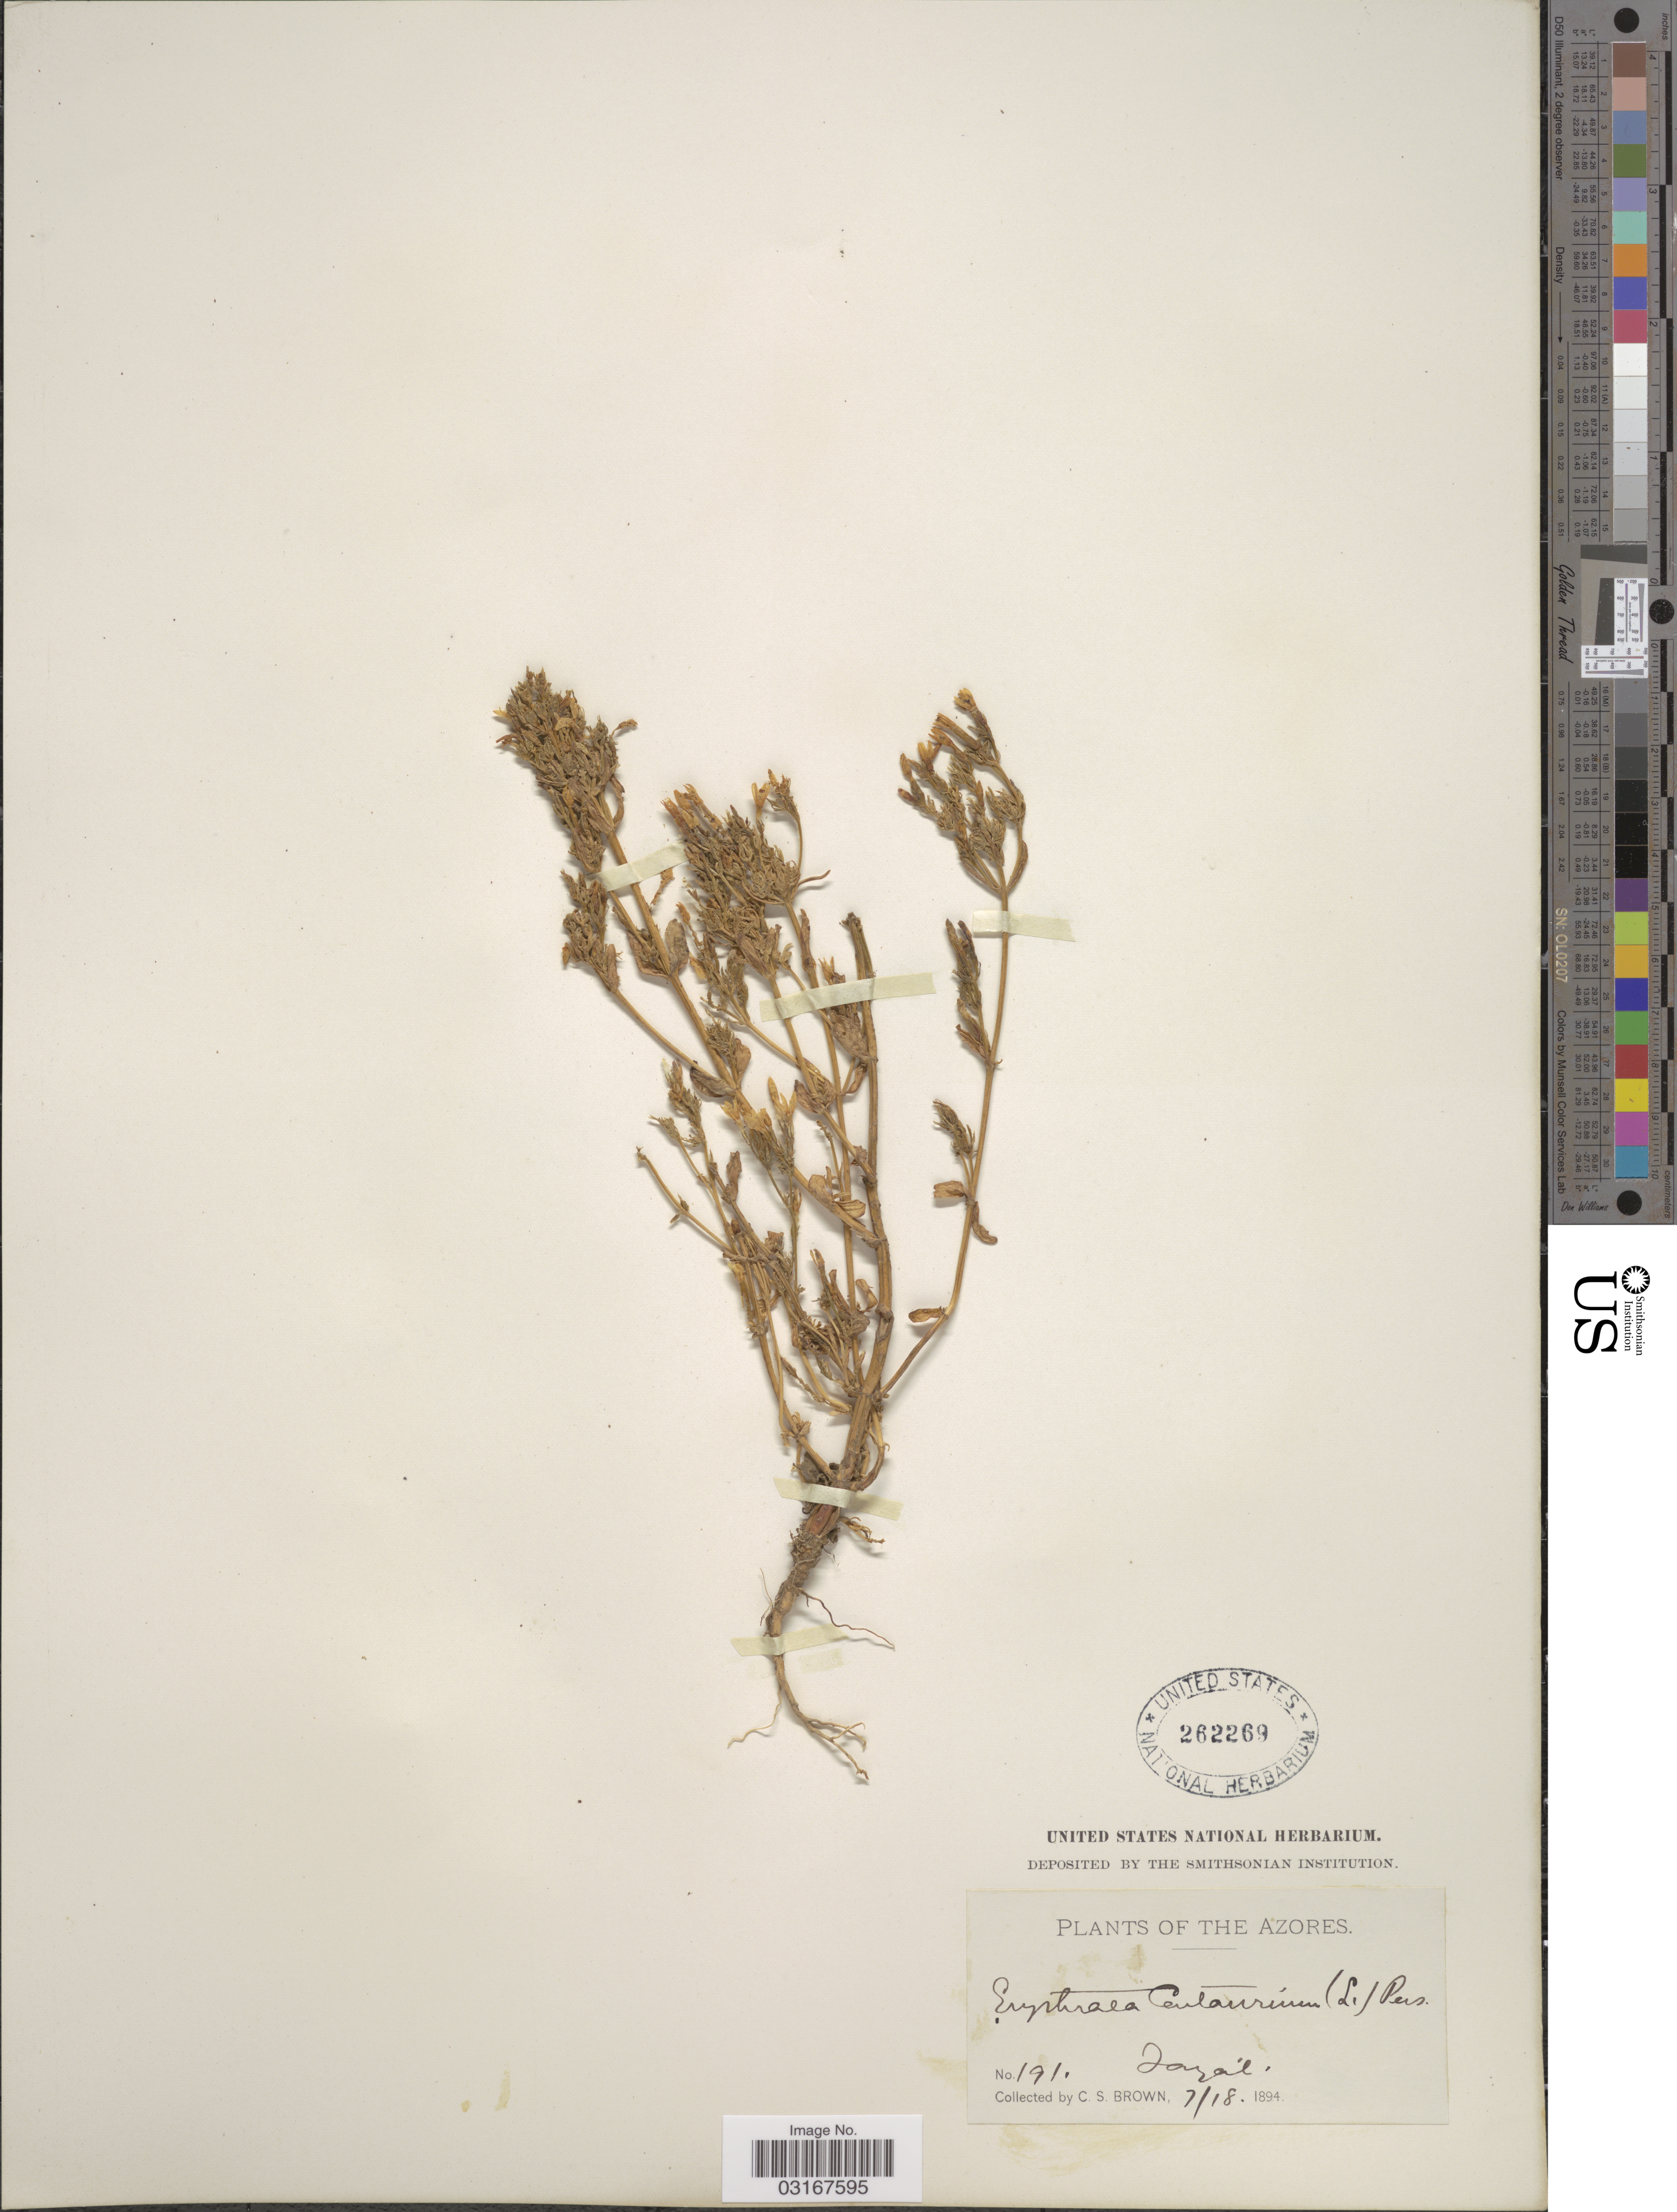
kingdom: Plantae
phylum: Tracheophyta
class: Magnoliopsida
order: Gentianales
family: Gentianaceae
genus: Erythraea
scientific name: Erythraea centaurium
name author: (L.) Borkh.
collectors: C. S. Brown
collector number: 191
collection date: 1894-07-18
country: Portugal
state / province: Azores (Aut. Reg.)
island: Faial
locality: The Azores. Fayal.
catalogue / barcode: US 262269